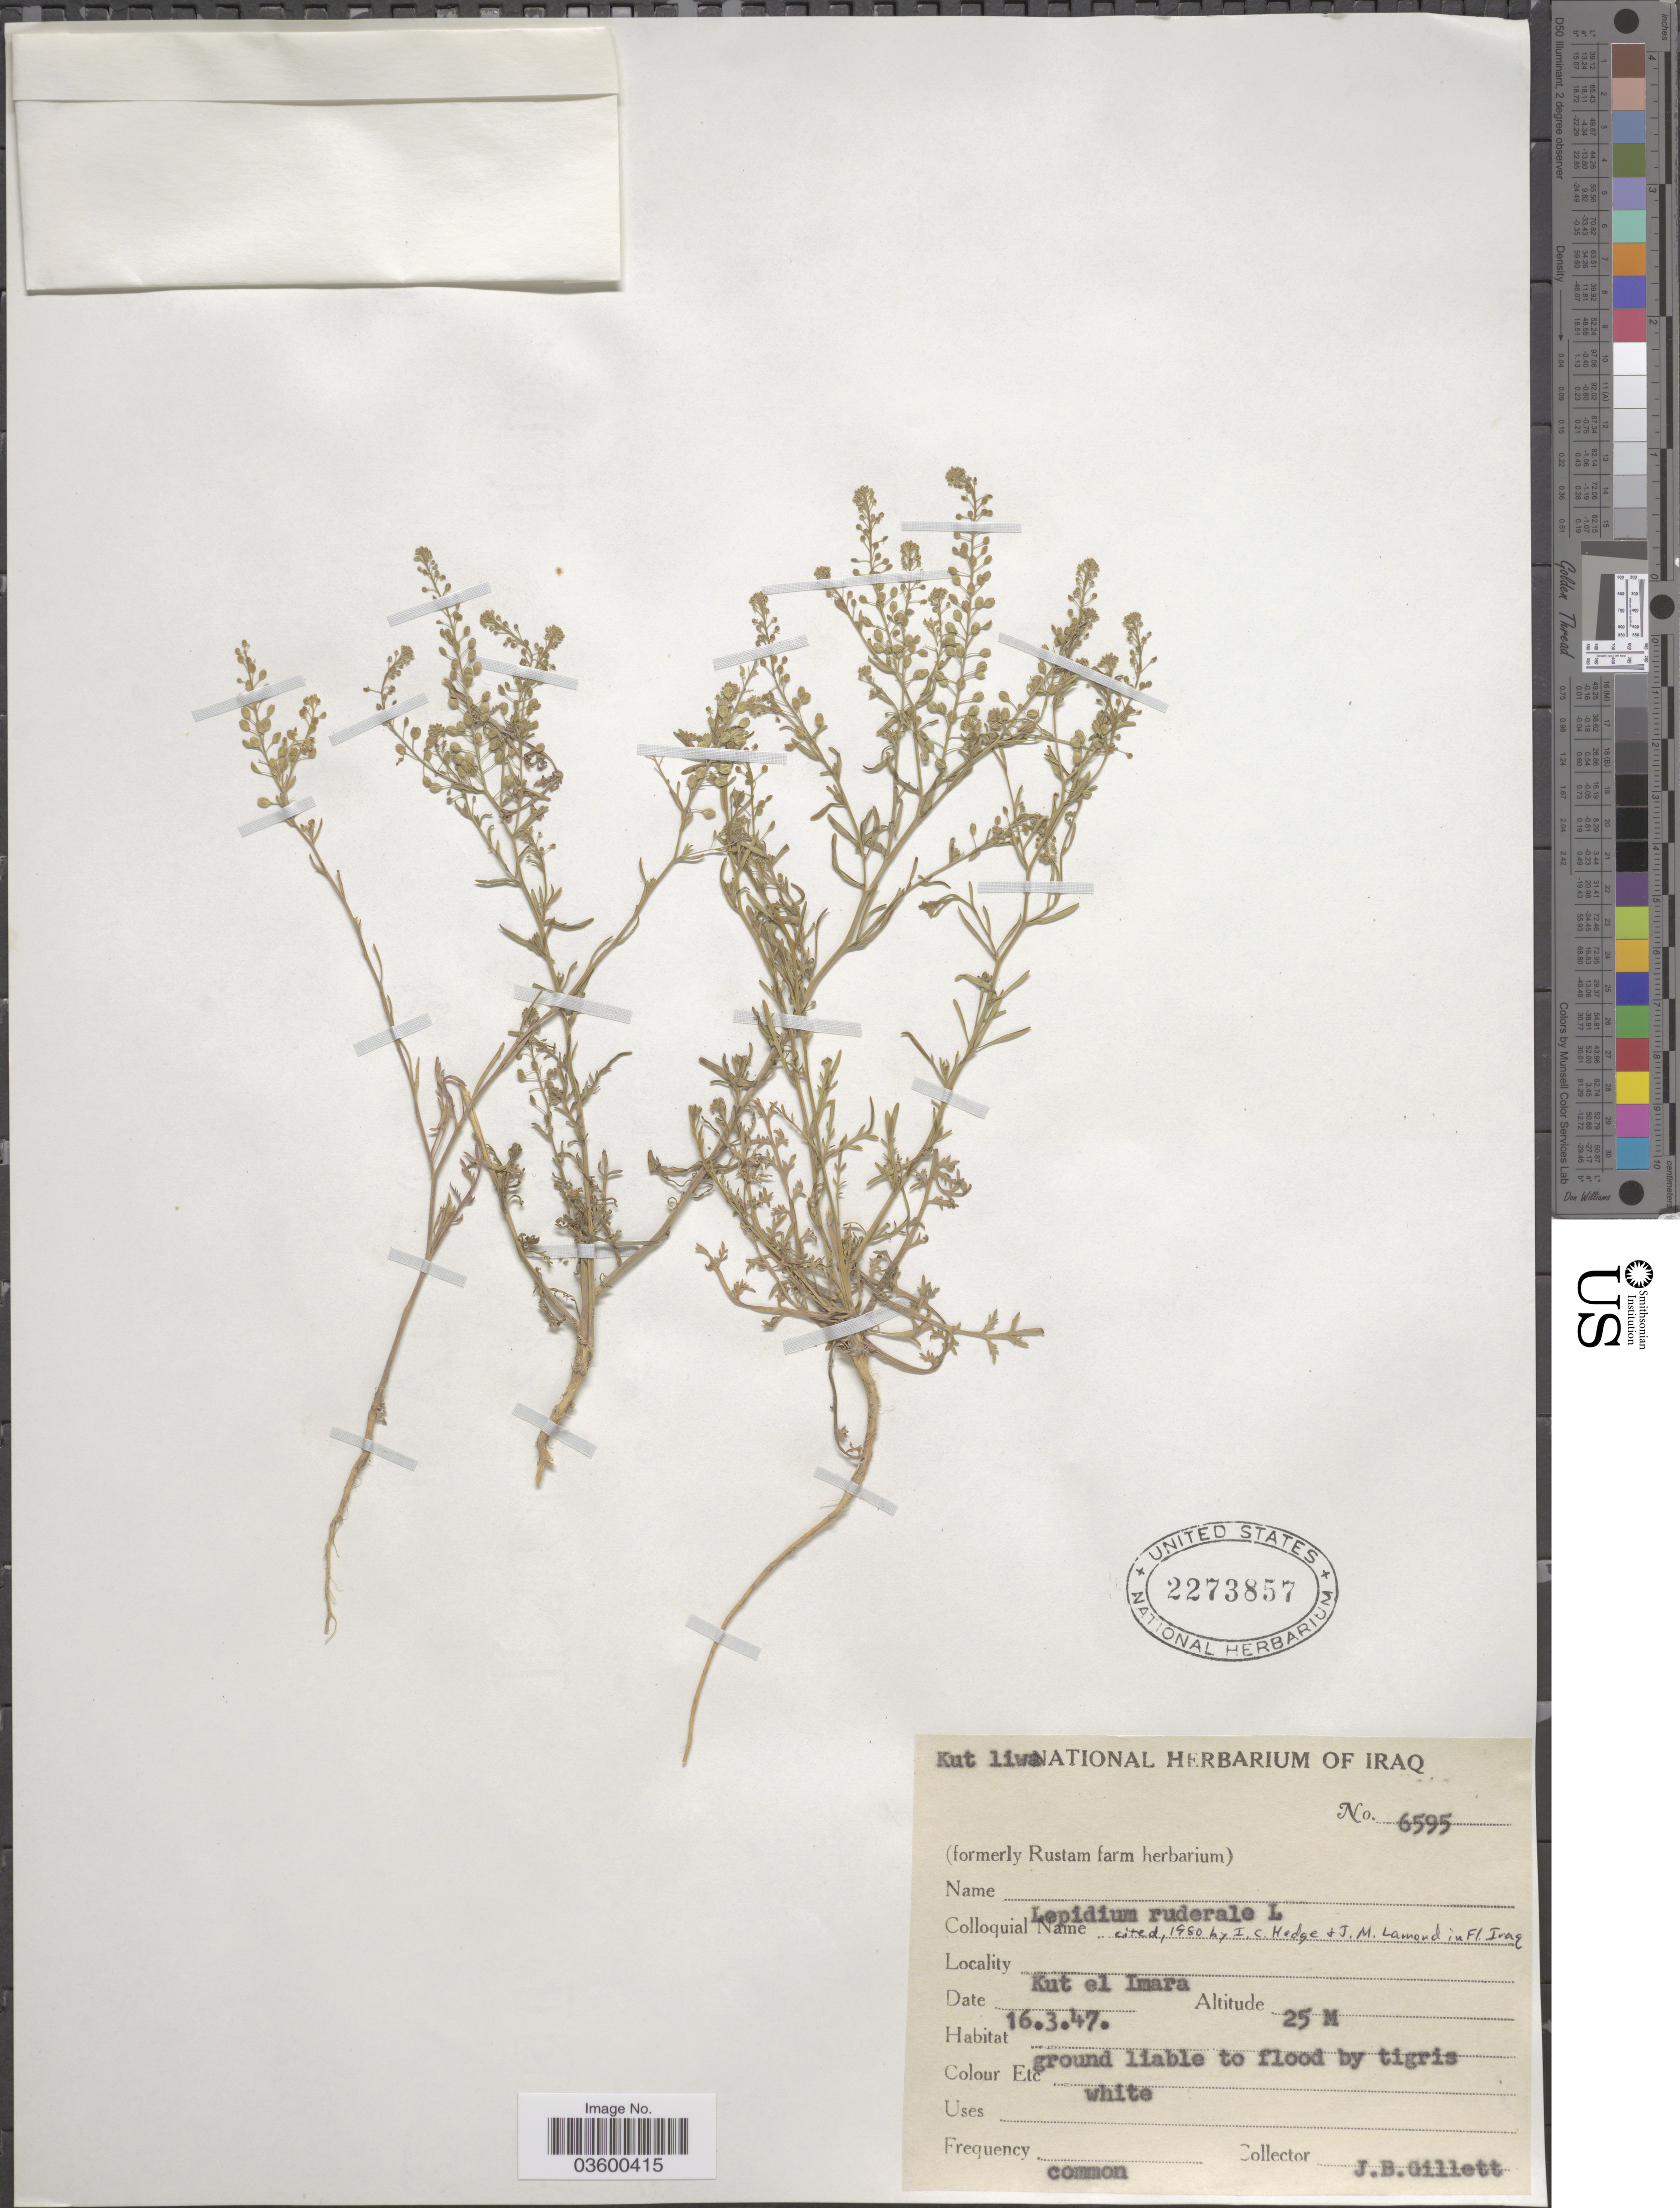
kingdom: Plantae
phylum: Tracheophyta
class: Magnoliopsida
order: Brassicales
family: Brassicaceae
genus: Lepidium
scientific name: Lepidium ruderale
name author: Burm. f.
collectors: J. B. Gillett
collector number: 6595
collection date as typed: Transcribed d/m/y: 16/3/47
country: Iraq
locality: Kut el Imara. Kut liwa.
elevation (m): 25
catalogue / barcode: US 2273857